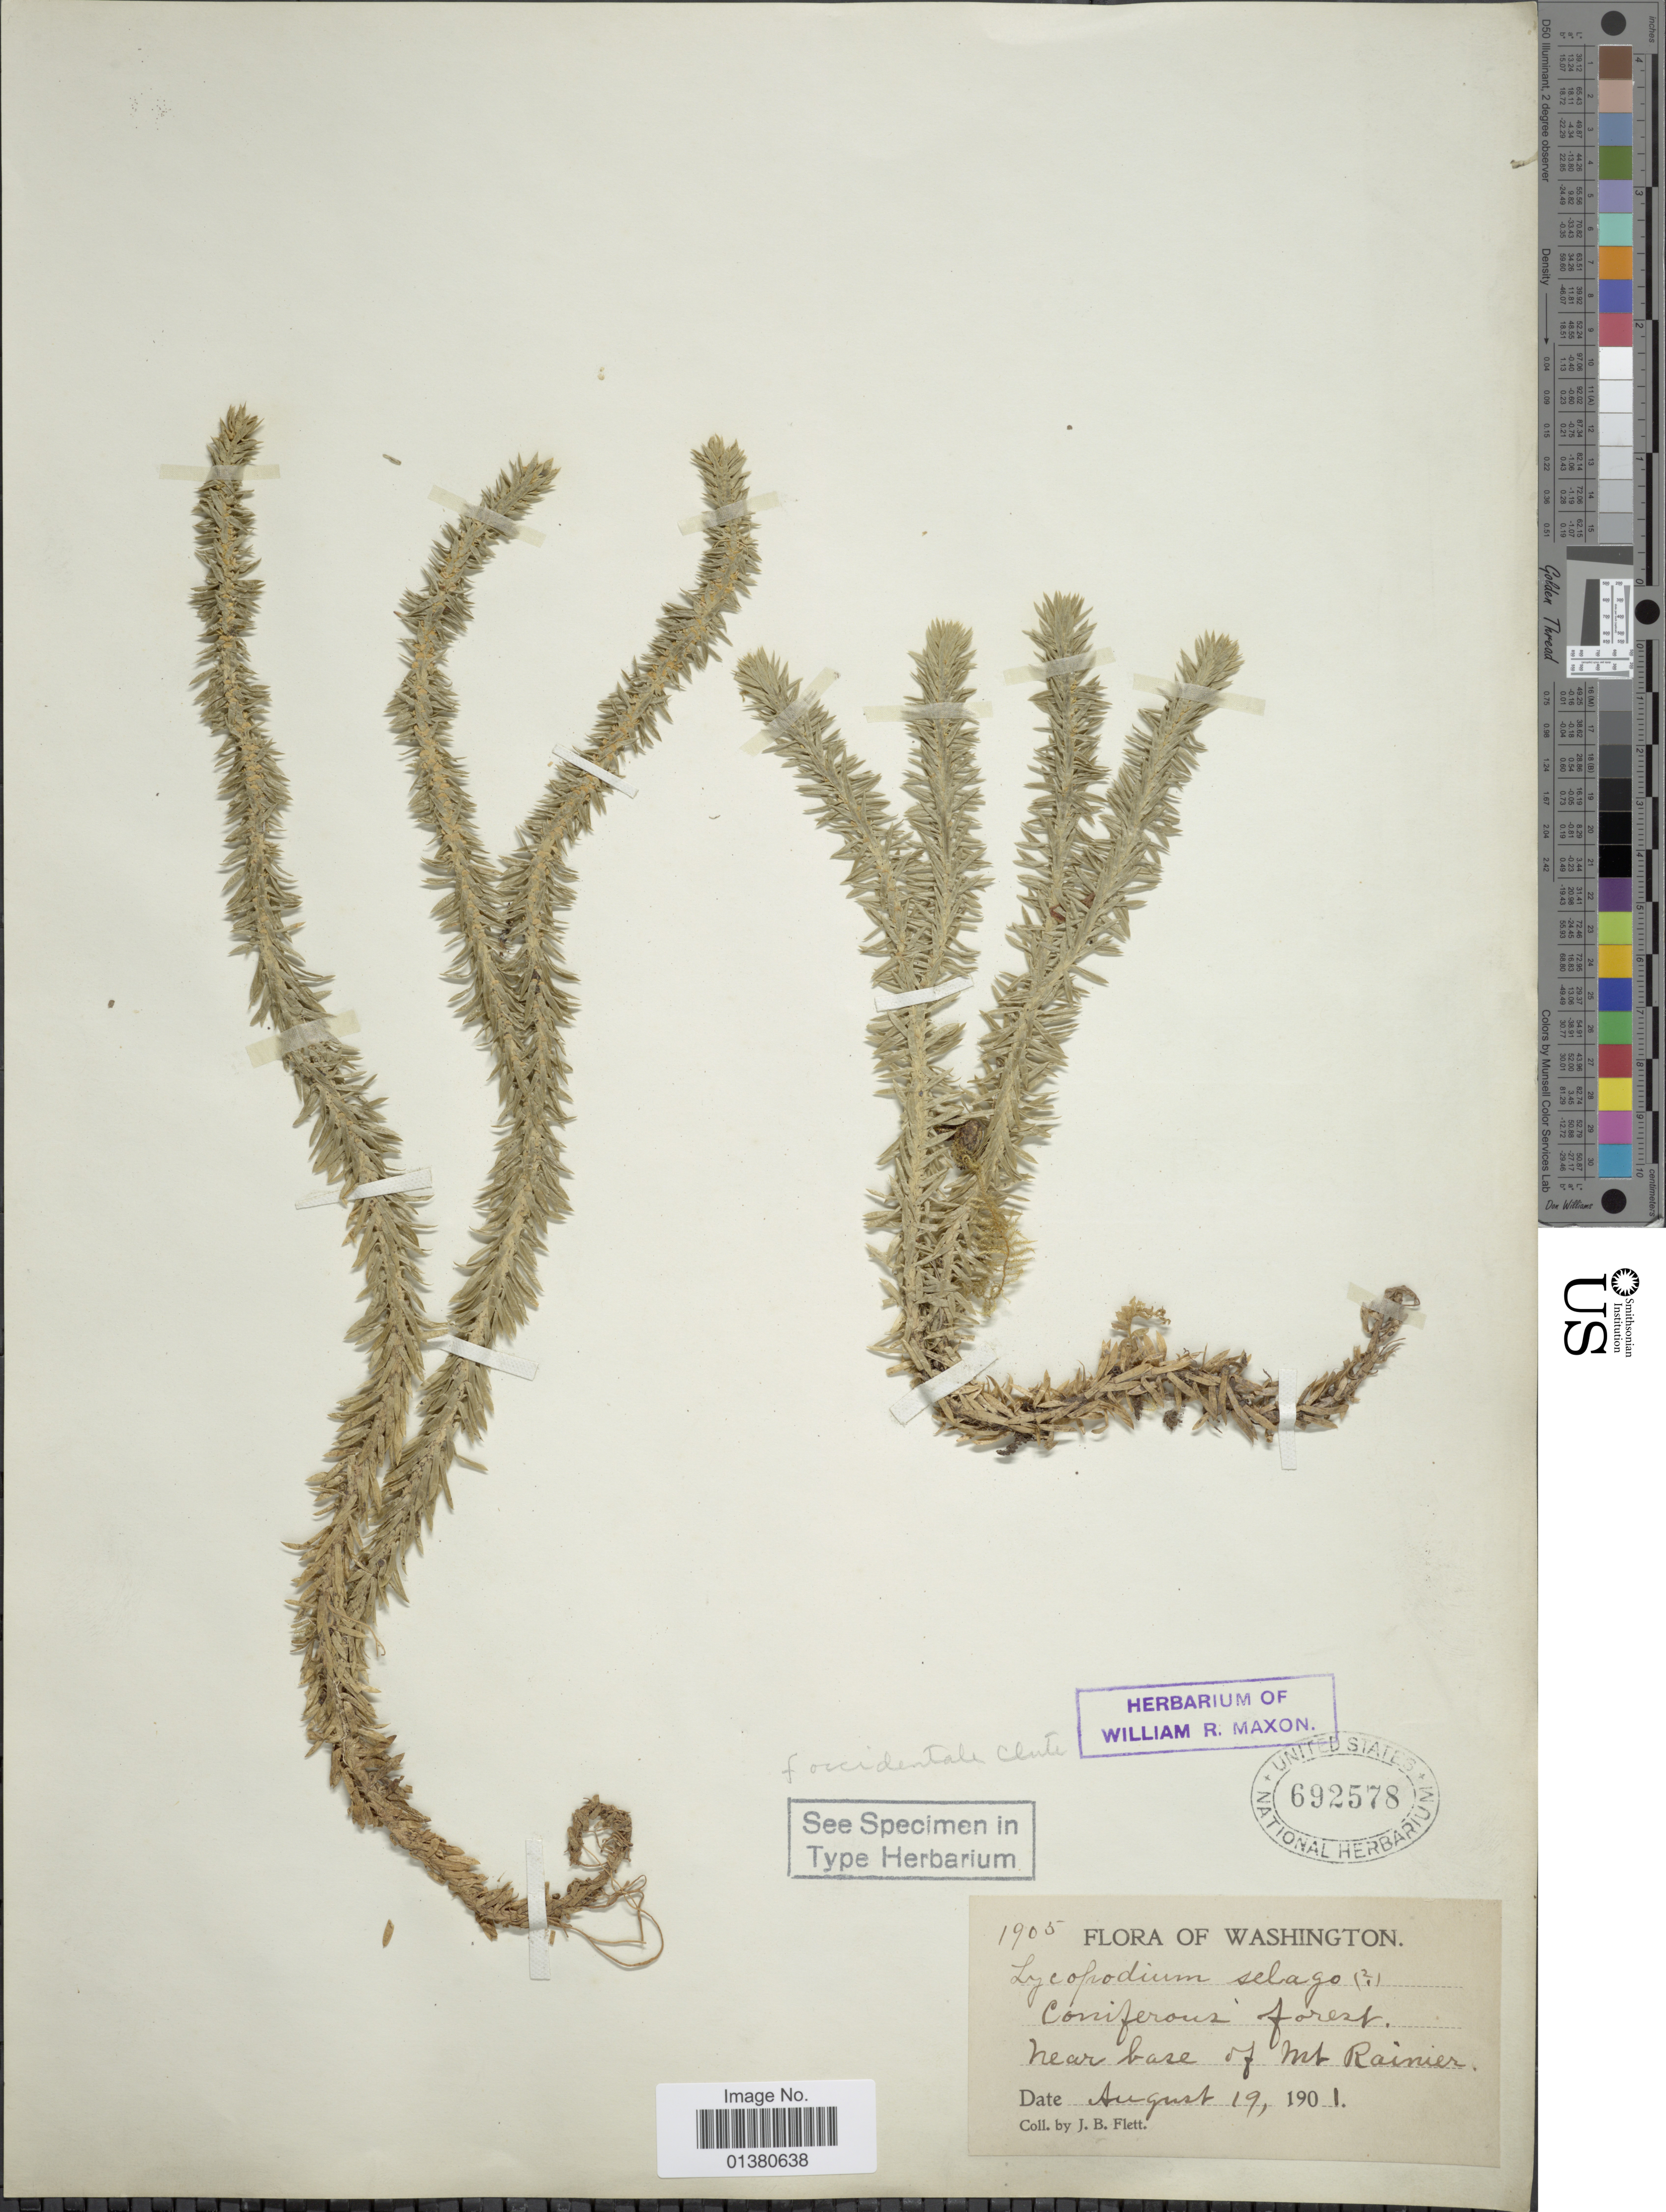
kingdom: Plantae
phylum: Tracheophyta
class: Lycopodiopsida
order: Lycopodiales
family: Lycopodiaceae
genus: Huperzia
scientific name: Huperzia selago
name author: (L.) Bernh. ex Schrank & Mart.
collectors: J. Flett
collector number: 1905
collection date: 1901-08-19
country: United States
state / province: Washington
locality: Near base of Mt Rainier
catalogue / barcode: US 692578